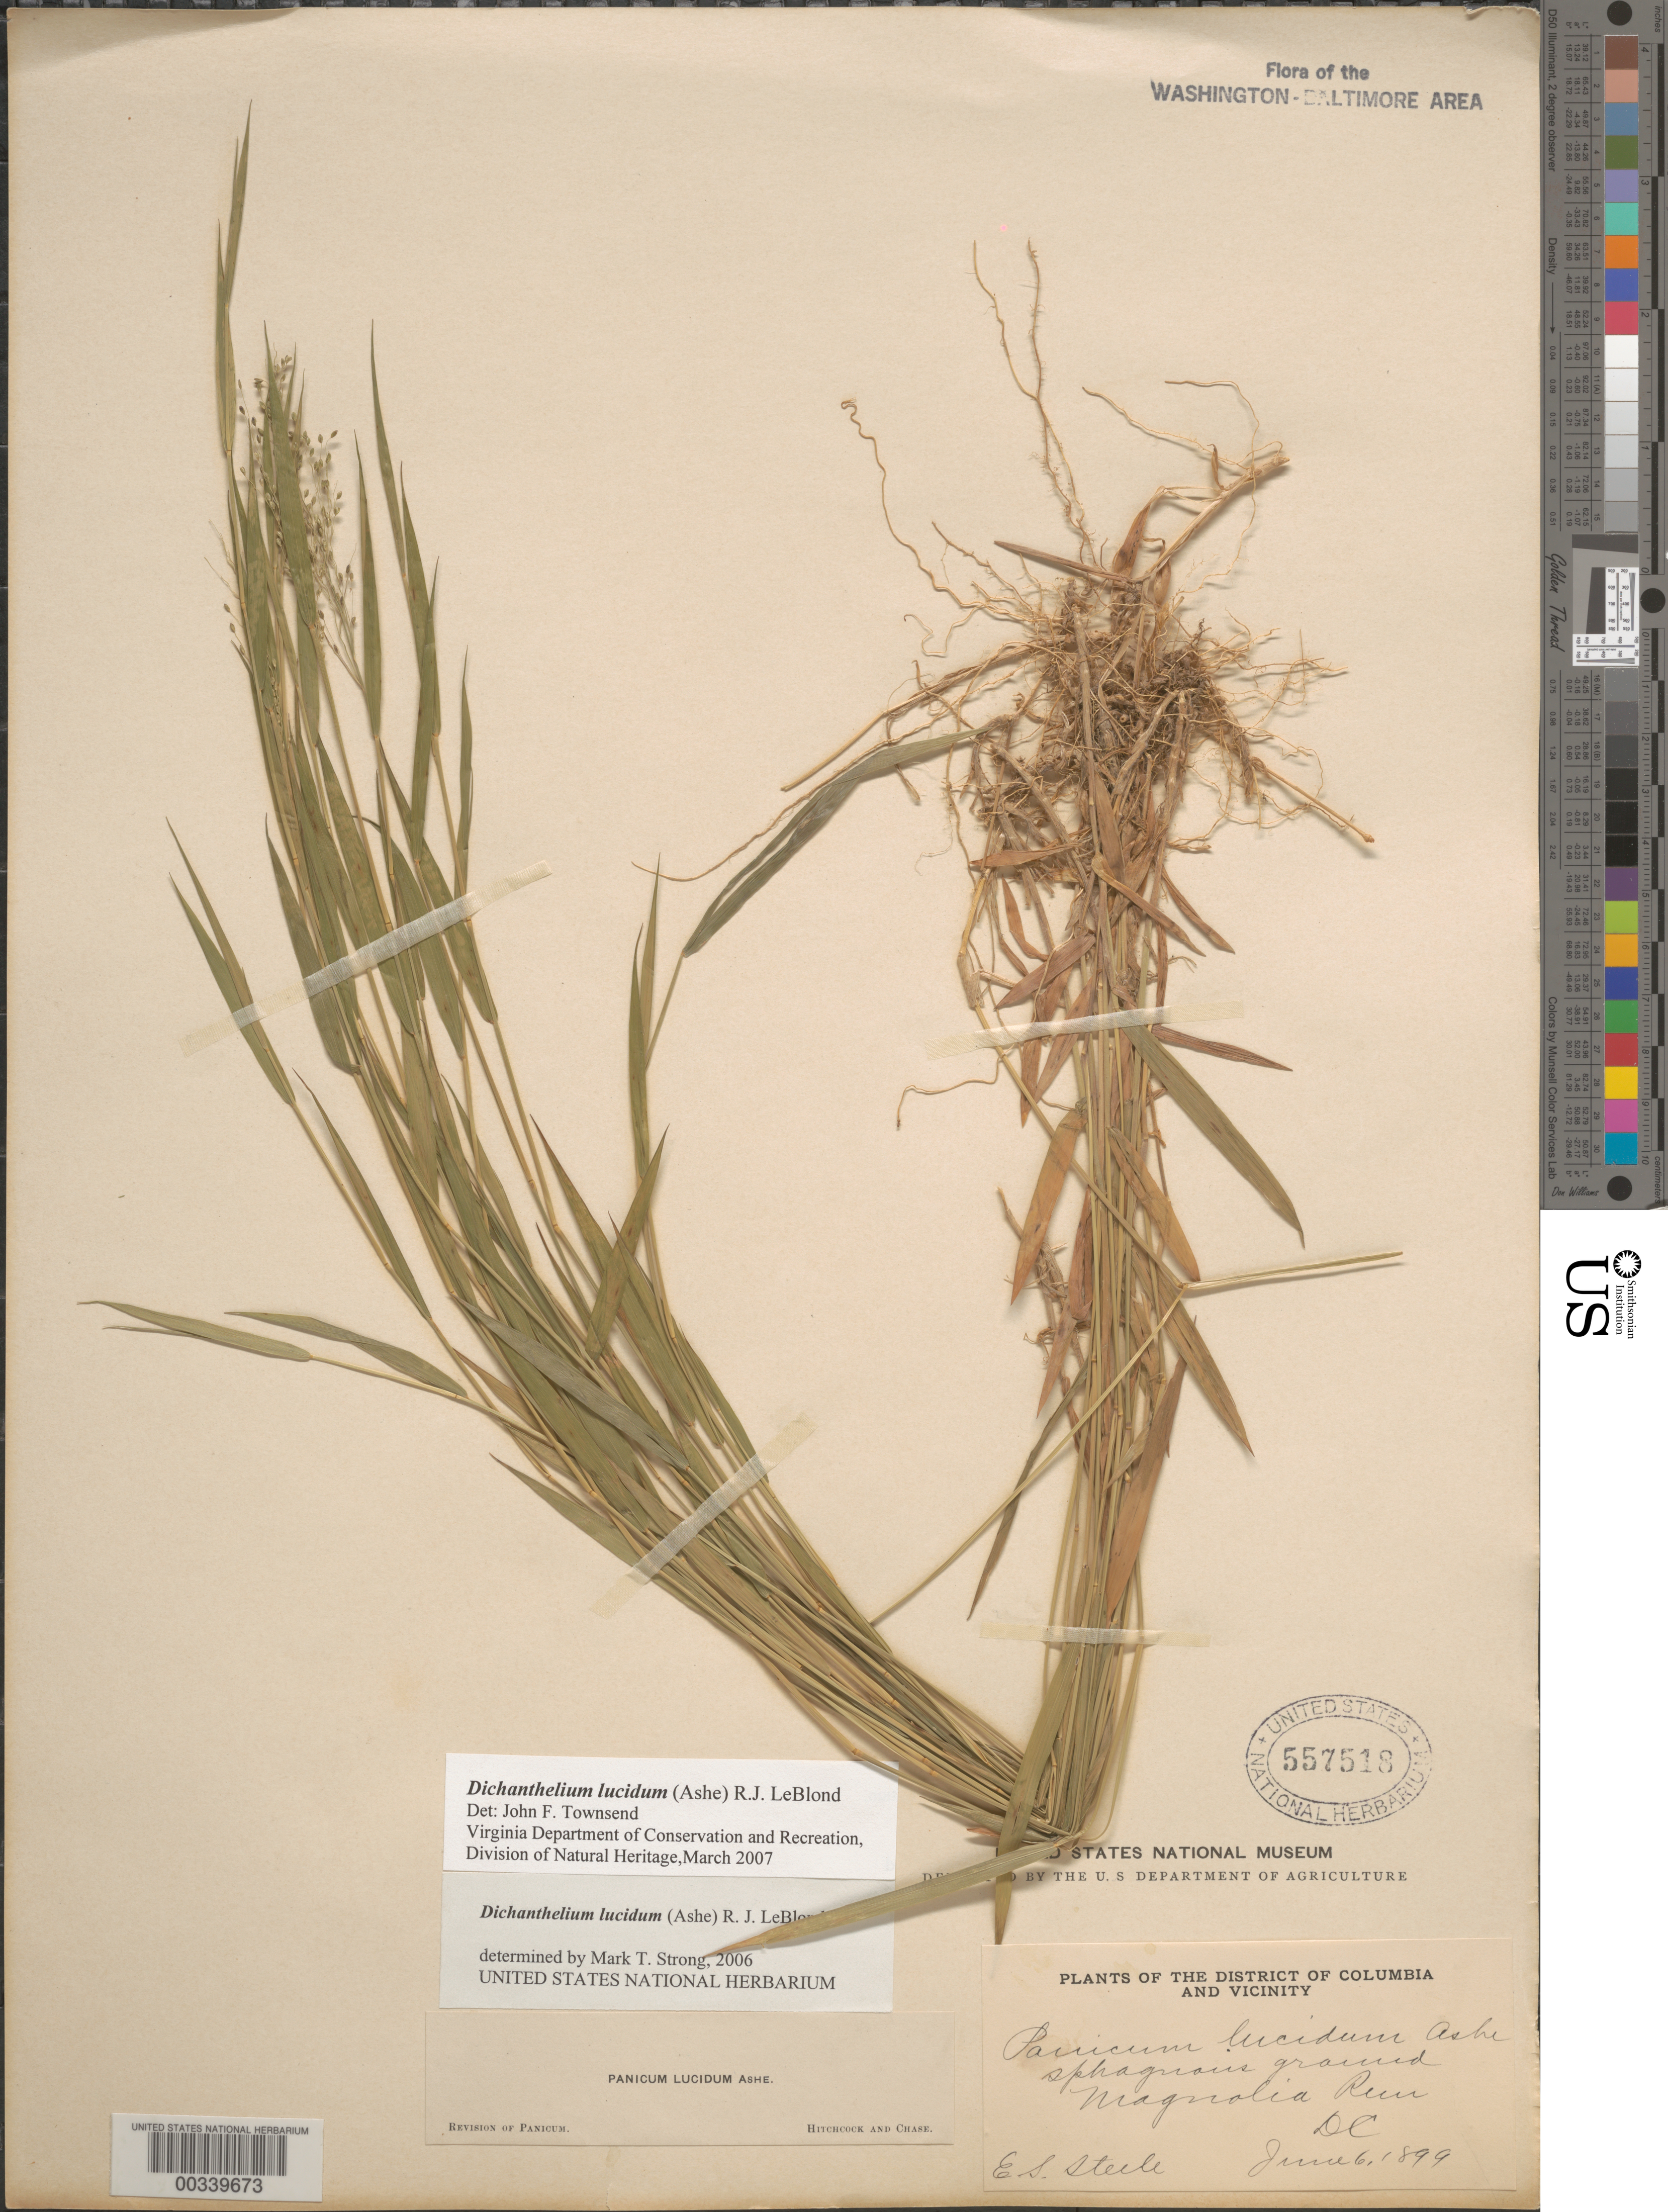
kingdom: Plantae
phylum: Tracheophyta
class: Liliopsida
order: Poales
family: Poaceae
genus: Dichanthelium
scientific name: Dichanthelium dichotomum var. dichotomum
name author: (L.) Gould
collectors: E. Steele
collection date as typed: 06 Jun 1899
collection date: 1899-06-06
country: United States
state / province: District of Columbia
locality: Magnolia Run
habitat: Sphagnous ground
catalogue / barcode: US 557518